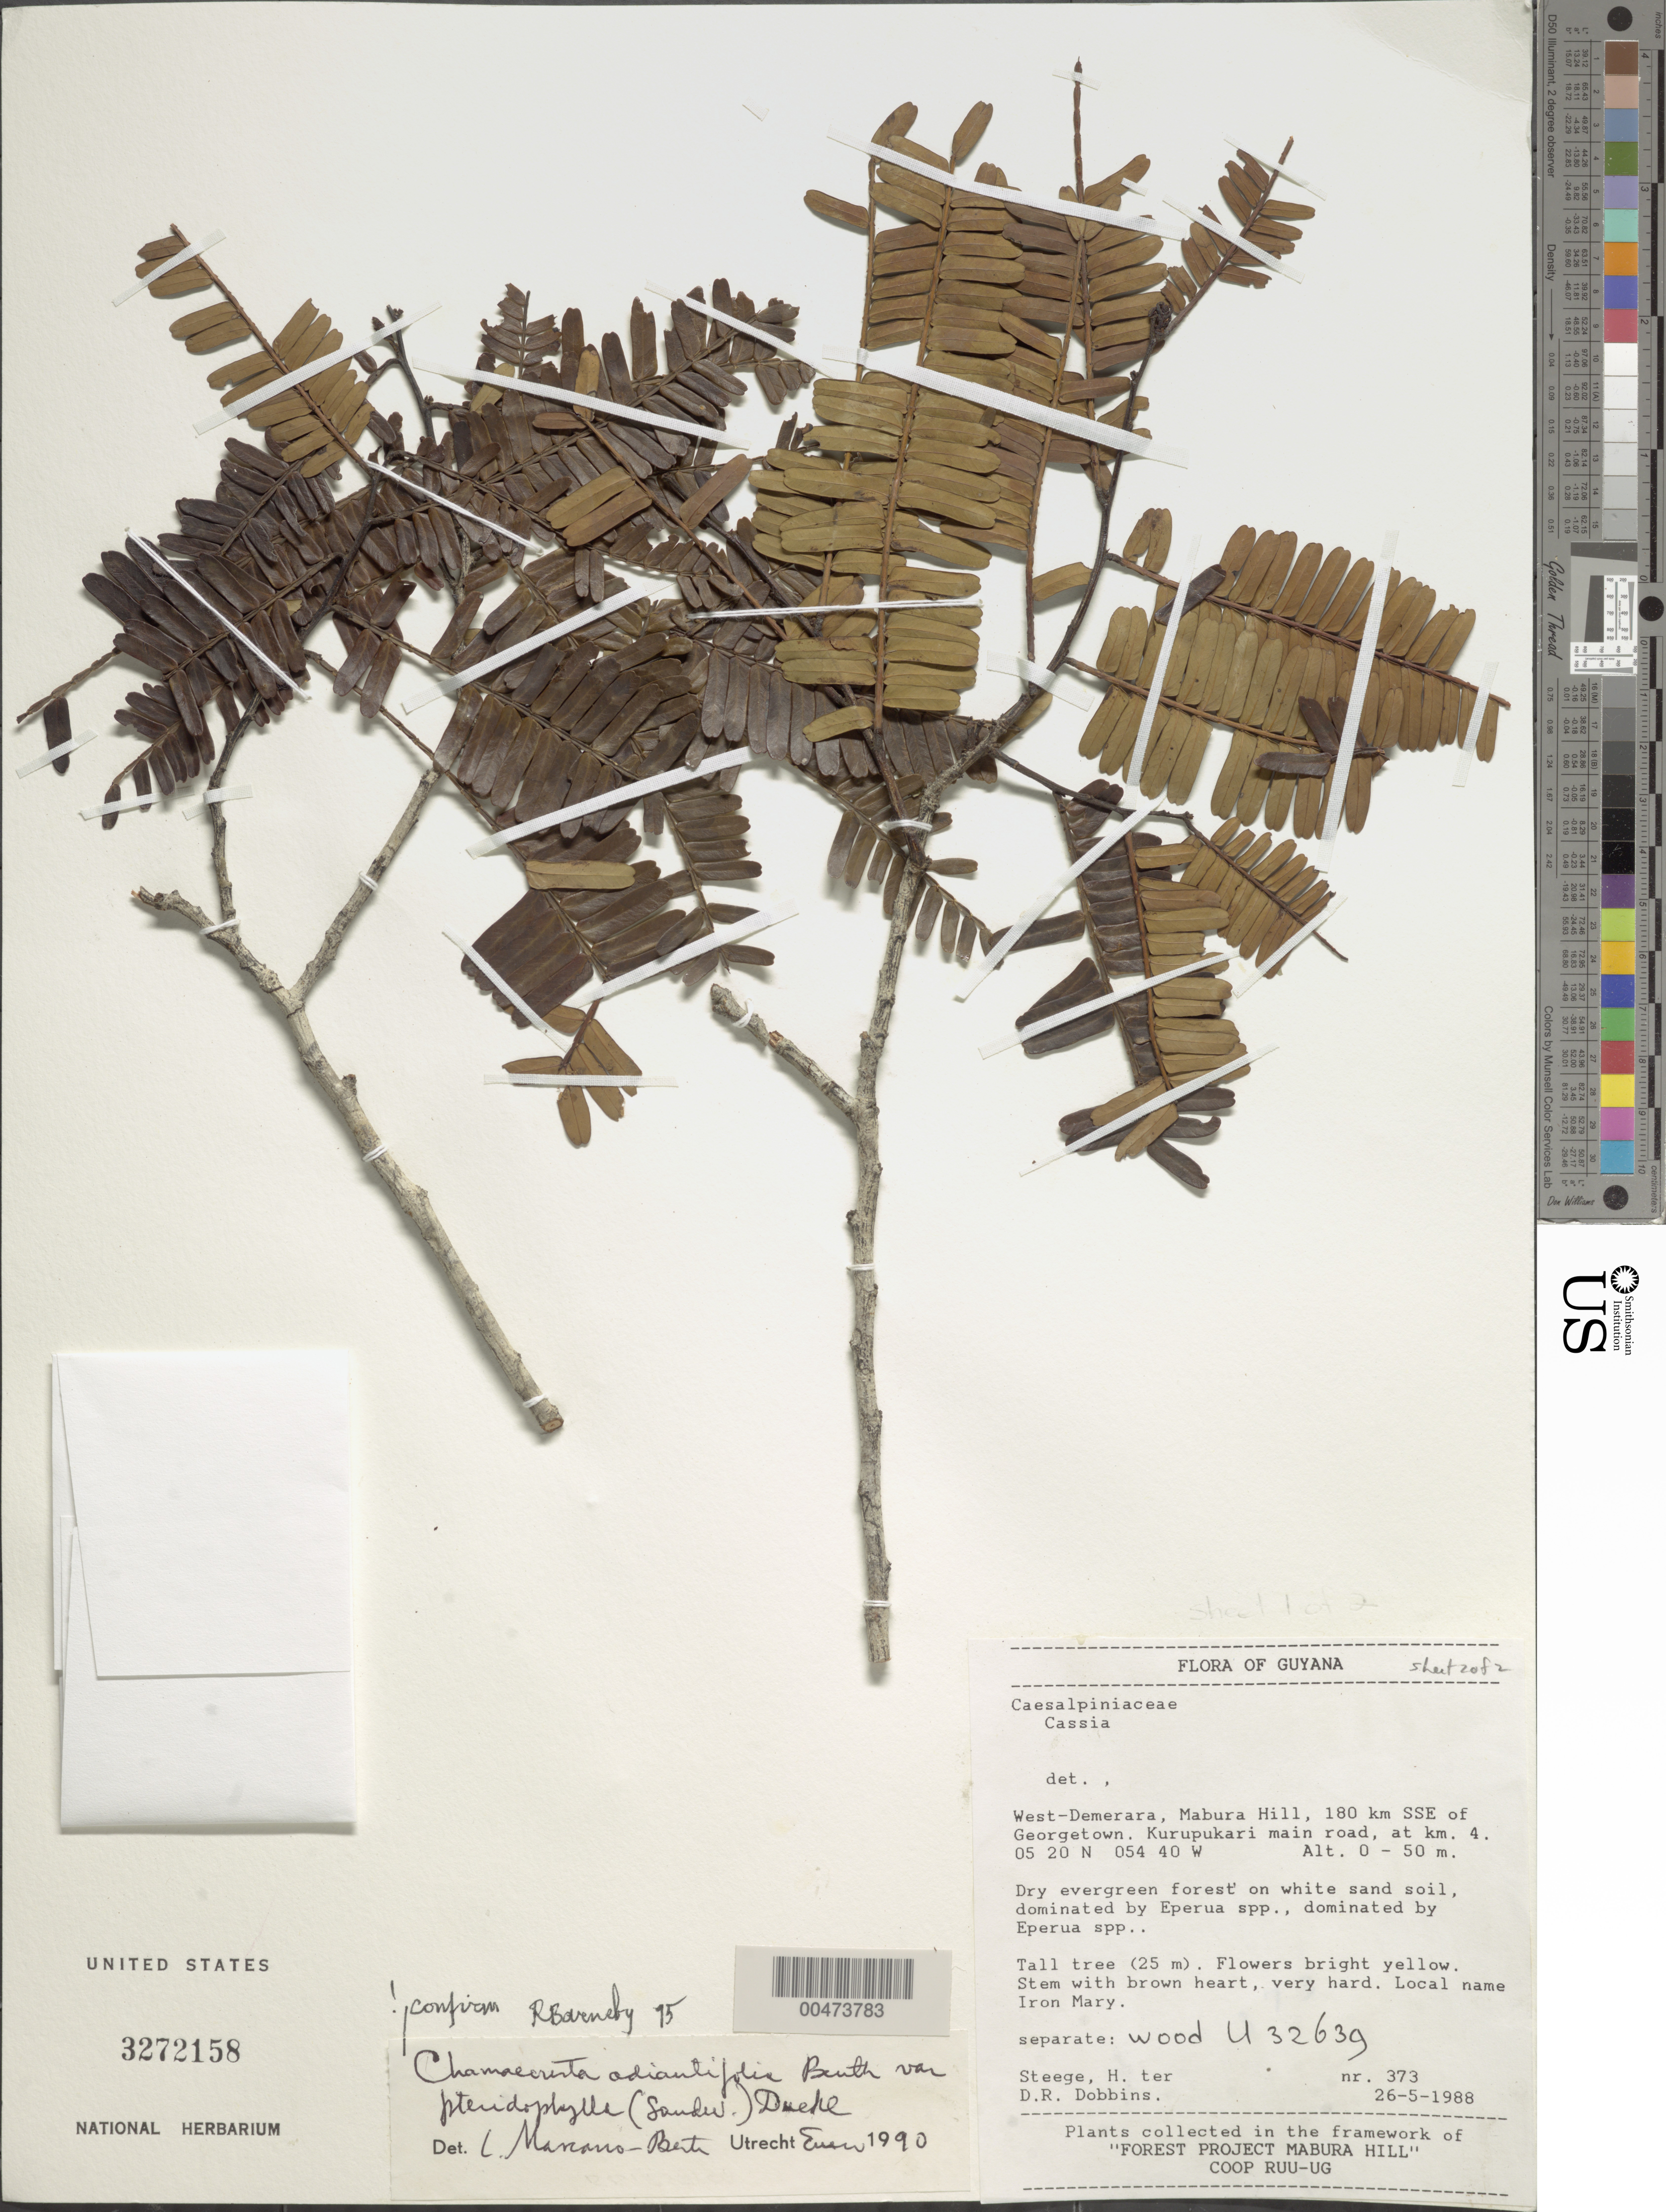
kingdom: Plantae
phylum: Tracheophyta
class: Magnoliopsida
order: Fabales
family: Fabaceae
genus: Chamaecrista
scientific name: Chamaecrista adiantifolia var. pteridophylla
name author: (Sandwith) H.S. Irwin & Barneby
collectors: H. ter Steege & D. Dobbins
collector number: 373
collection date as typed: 26 May 1988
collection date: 1988-05-26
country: Guyana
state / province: U. Demerara-Berbice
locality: Mabura hill, sse of georgetown, (former) west demerara dist.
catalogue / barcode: US 3272158